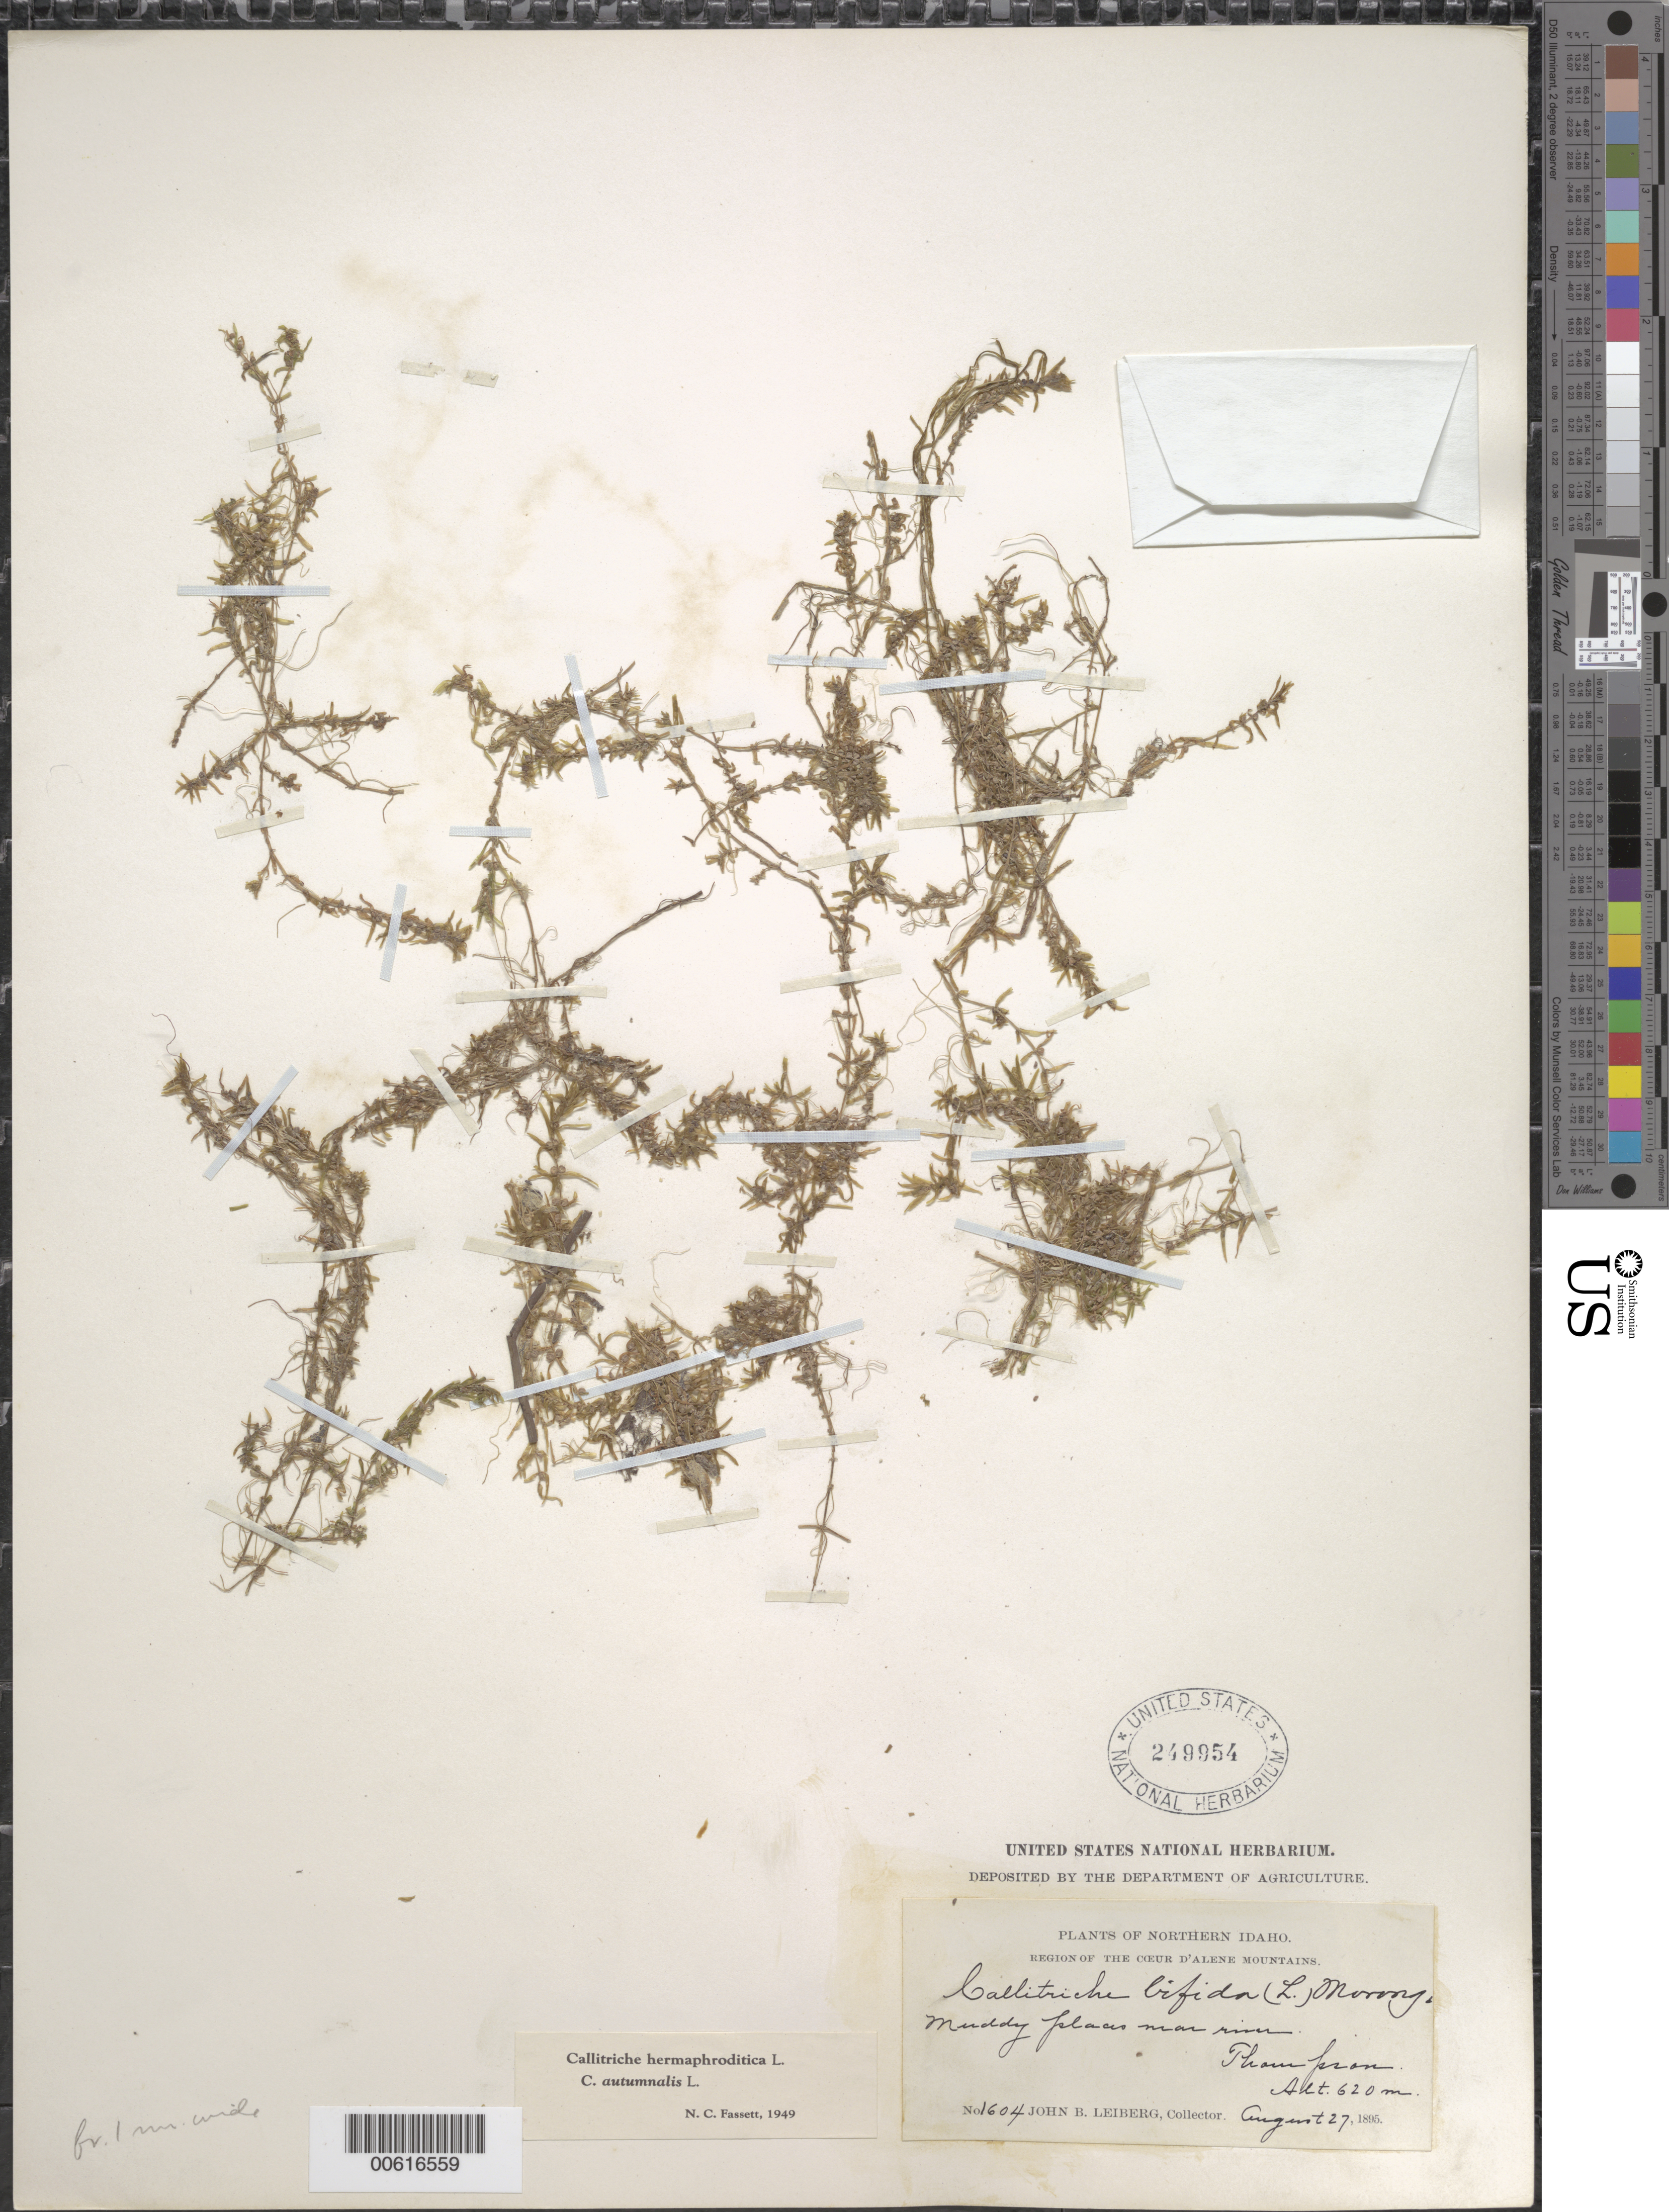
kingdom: Plantae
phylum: Tracheophyta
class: Magnoliopsida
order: Lamiales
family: Plantaginaceae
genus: Callitriche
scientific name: Callitriche hermaphroditica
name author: L.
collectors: J. Leiberg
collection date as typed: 27 Aug 1895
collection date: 1895-08-27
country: United States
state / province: Idaho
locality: Thompson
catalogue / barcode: US 249954